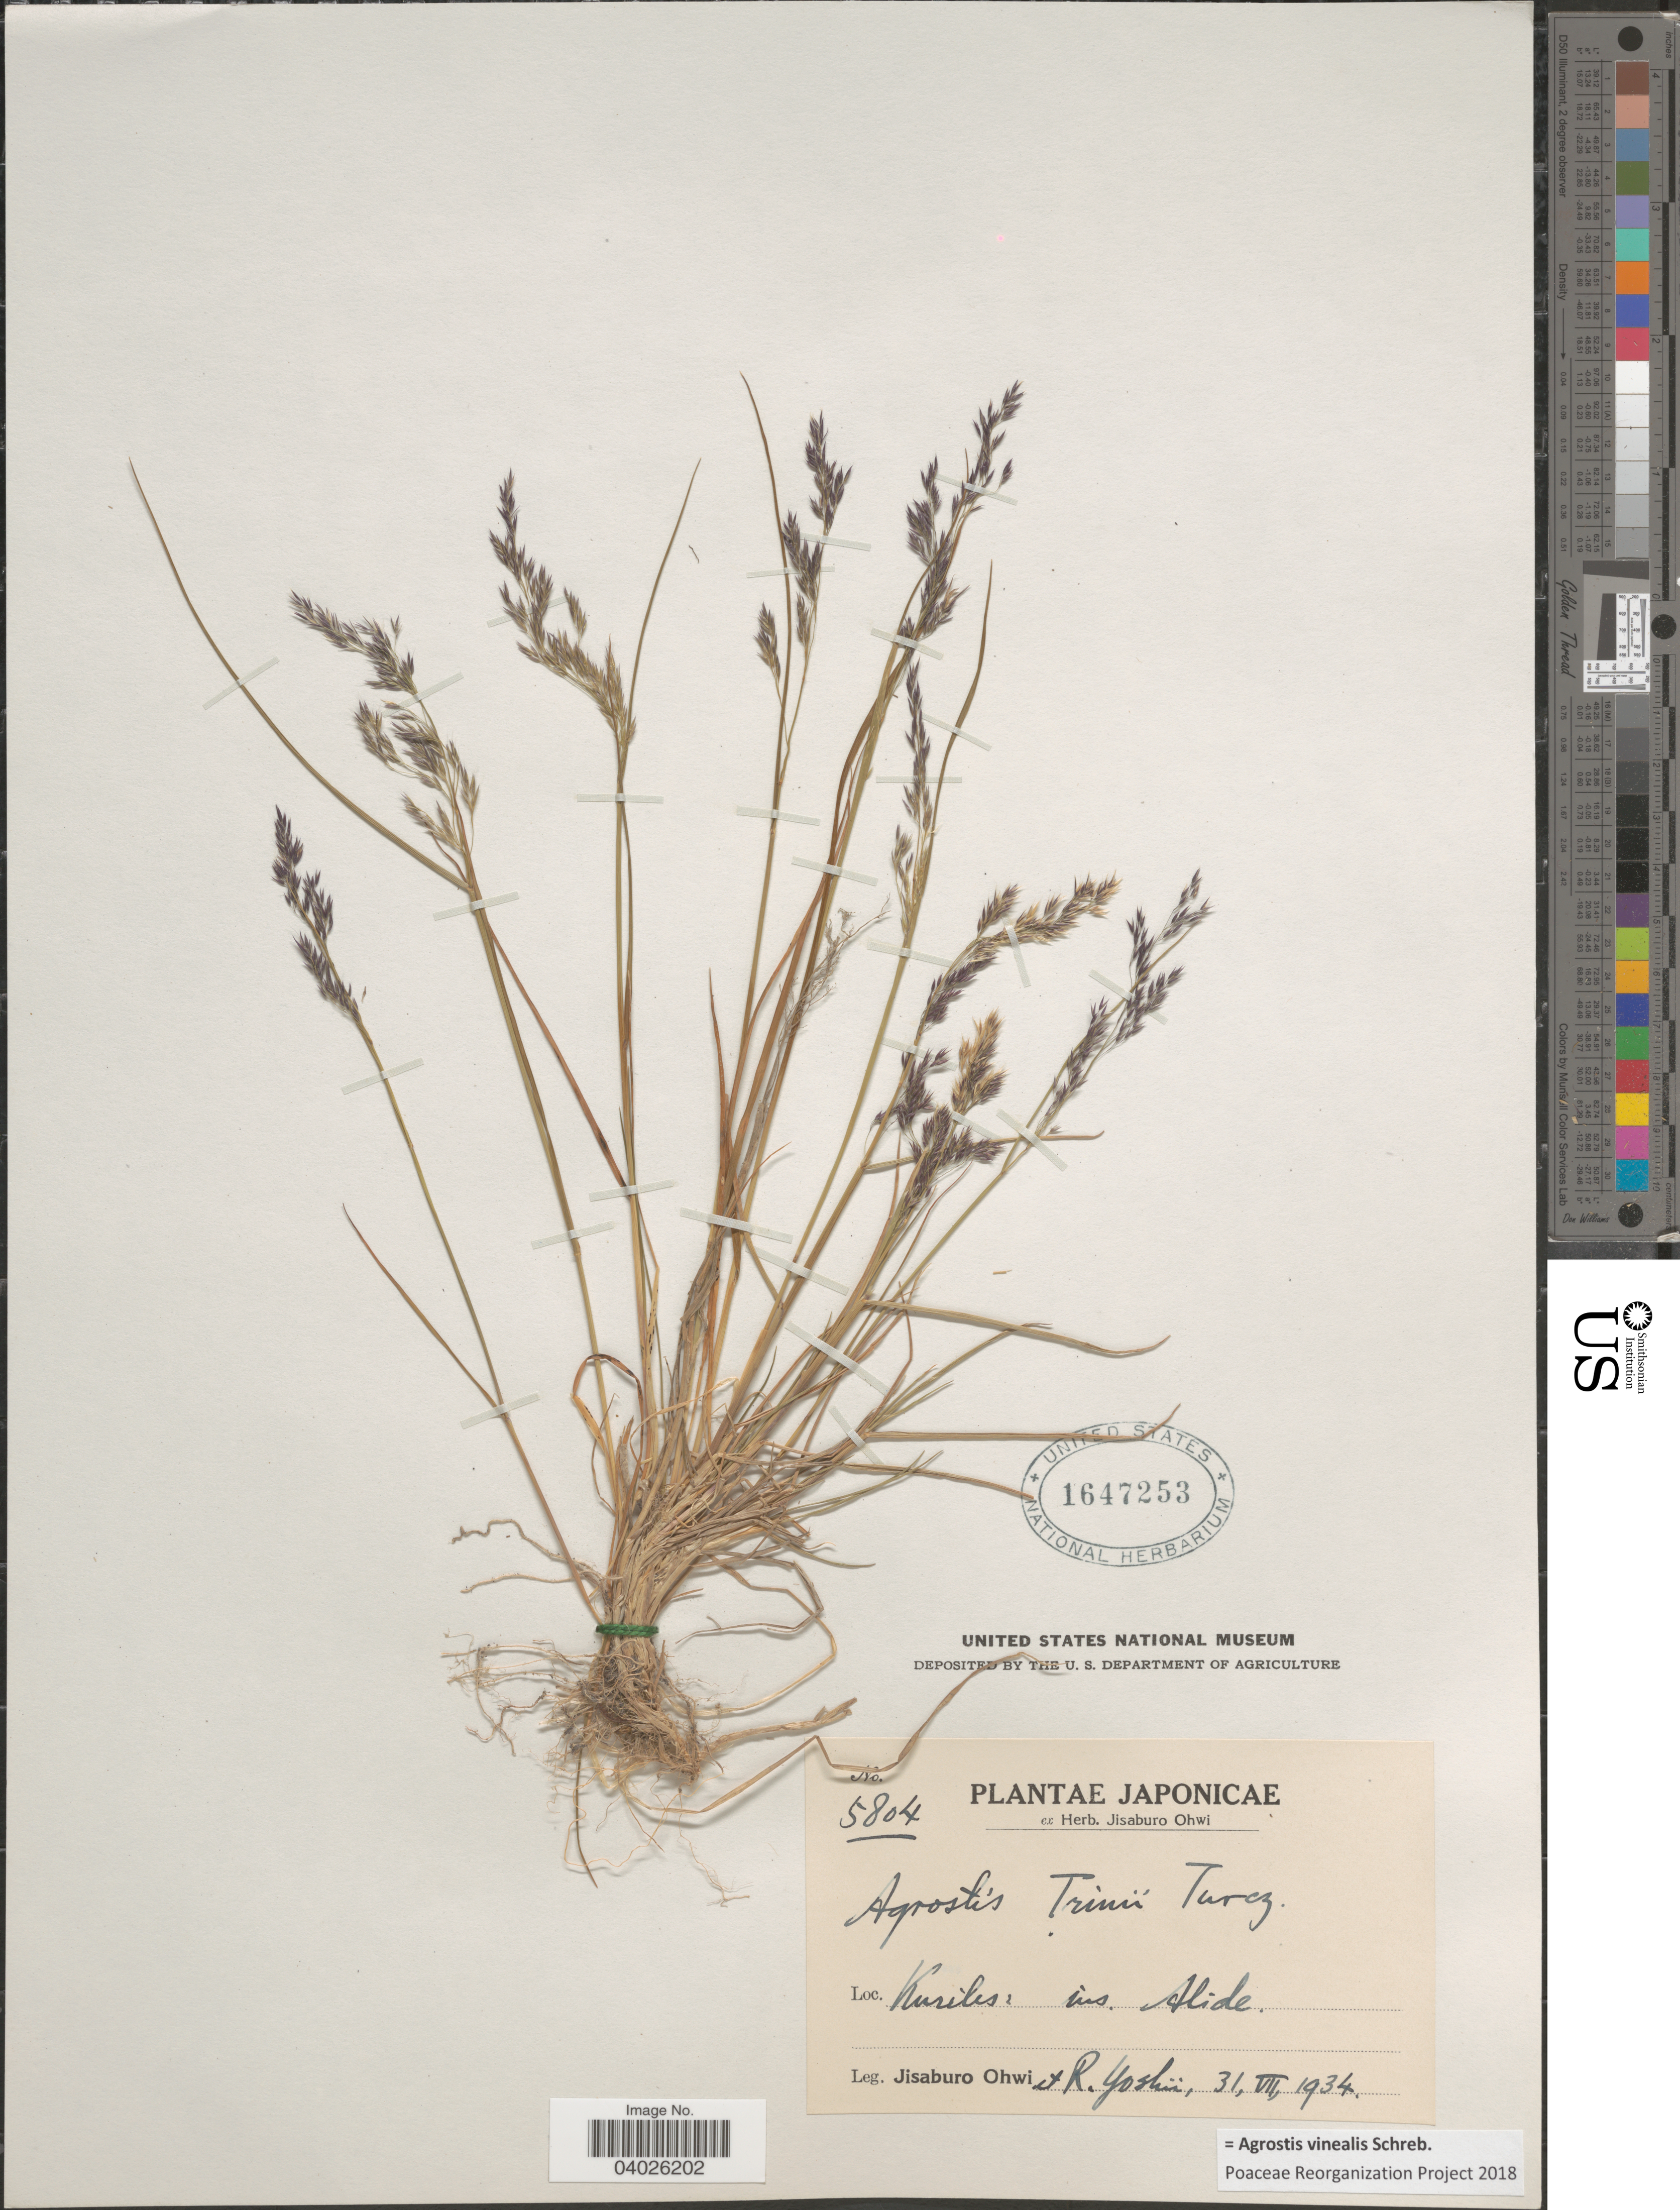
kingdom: Plantae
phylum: Tracheophyta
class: Liliopsida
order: Poales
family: Poaceae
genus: Agrostis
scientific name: Agrostis vinealis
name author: Schreb.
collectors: J. Ohwi & R. Yoshii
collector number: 5804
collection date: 1934-07-31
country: Japan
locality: Japonicae. Kuriles: ins. Alide.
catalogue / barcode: US 1647253